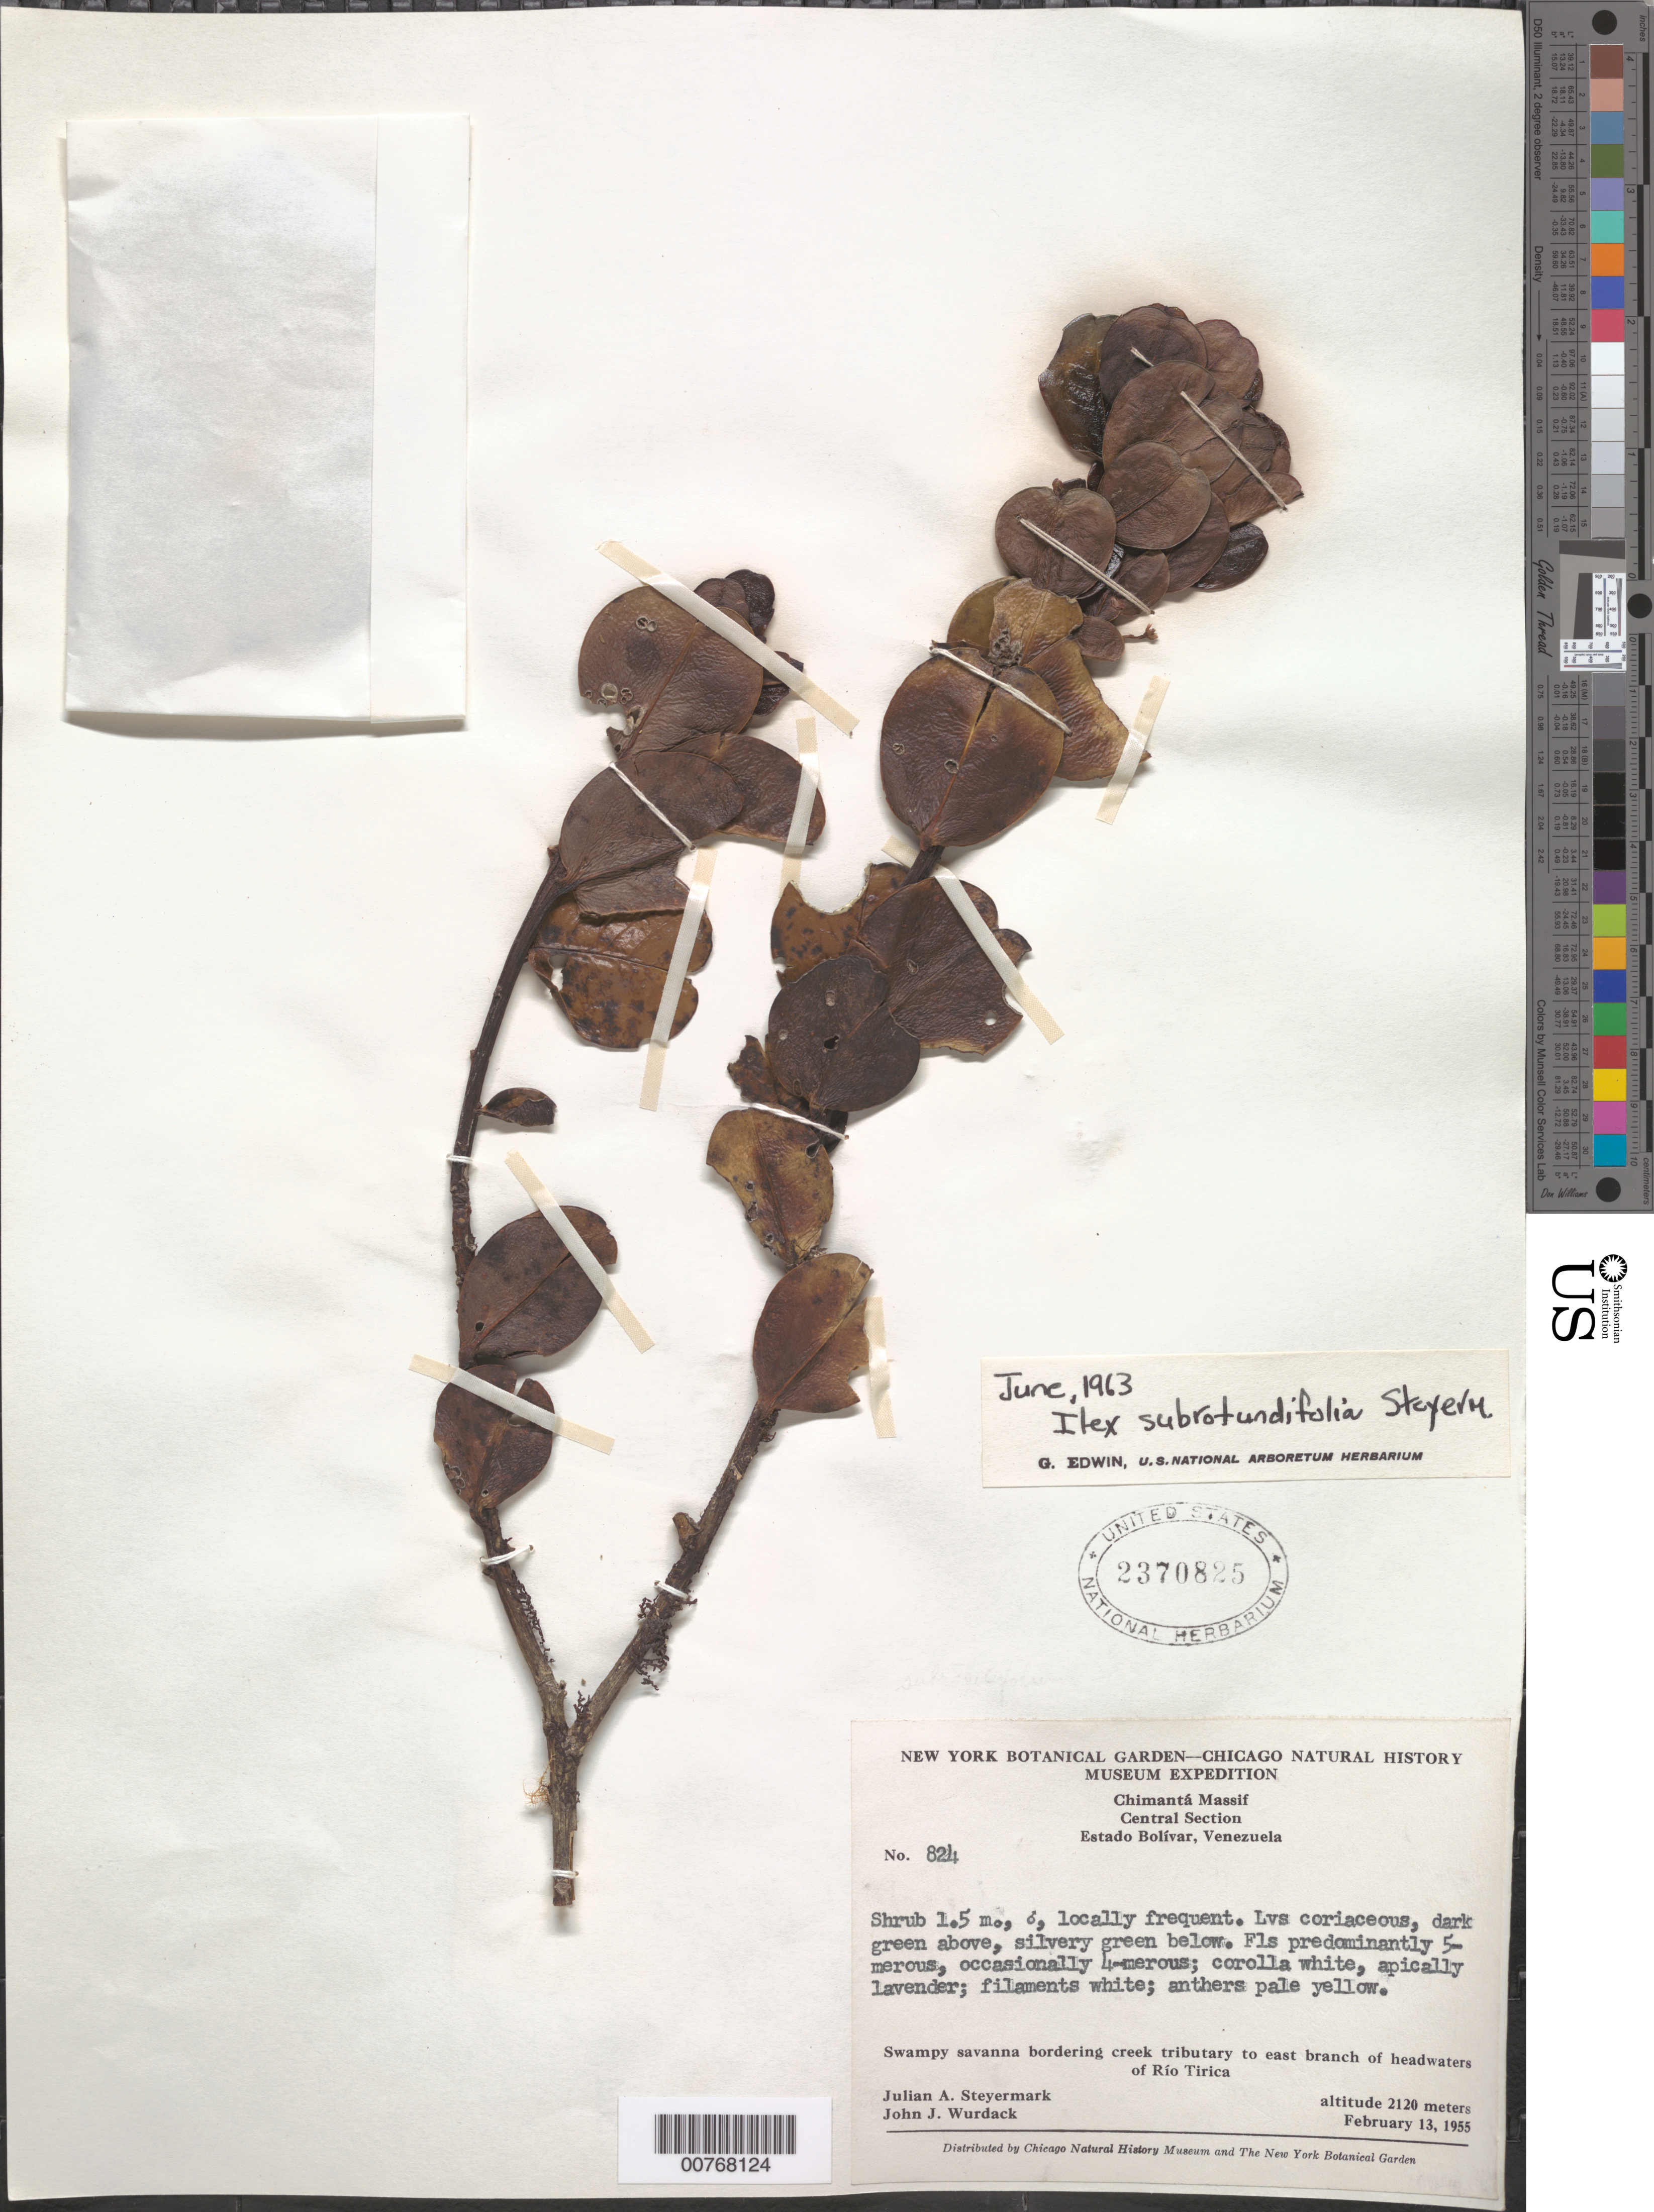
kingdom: Plantae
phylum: Tracheophyta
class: Magnoliopsida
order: Aquifoliales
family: Aquifoliaceae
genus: Ilex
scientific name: Ilex subrotundifolia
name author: Steyerm.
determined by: Edwin, G.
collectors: J. Steyermark & J. J. Wurdack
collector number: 55 824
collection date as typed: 13-Feb-55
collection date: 1955-02-13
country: Venezuela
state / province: Bolívar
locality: Chimantá Massif, central section, along east branch of headwaters of Río Tirica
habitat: Swampy savanna bordering creek tributary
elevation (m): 2120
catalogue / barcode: US 2370825